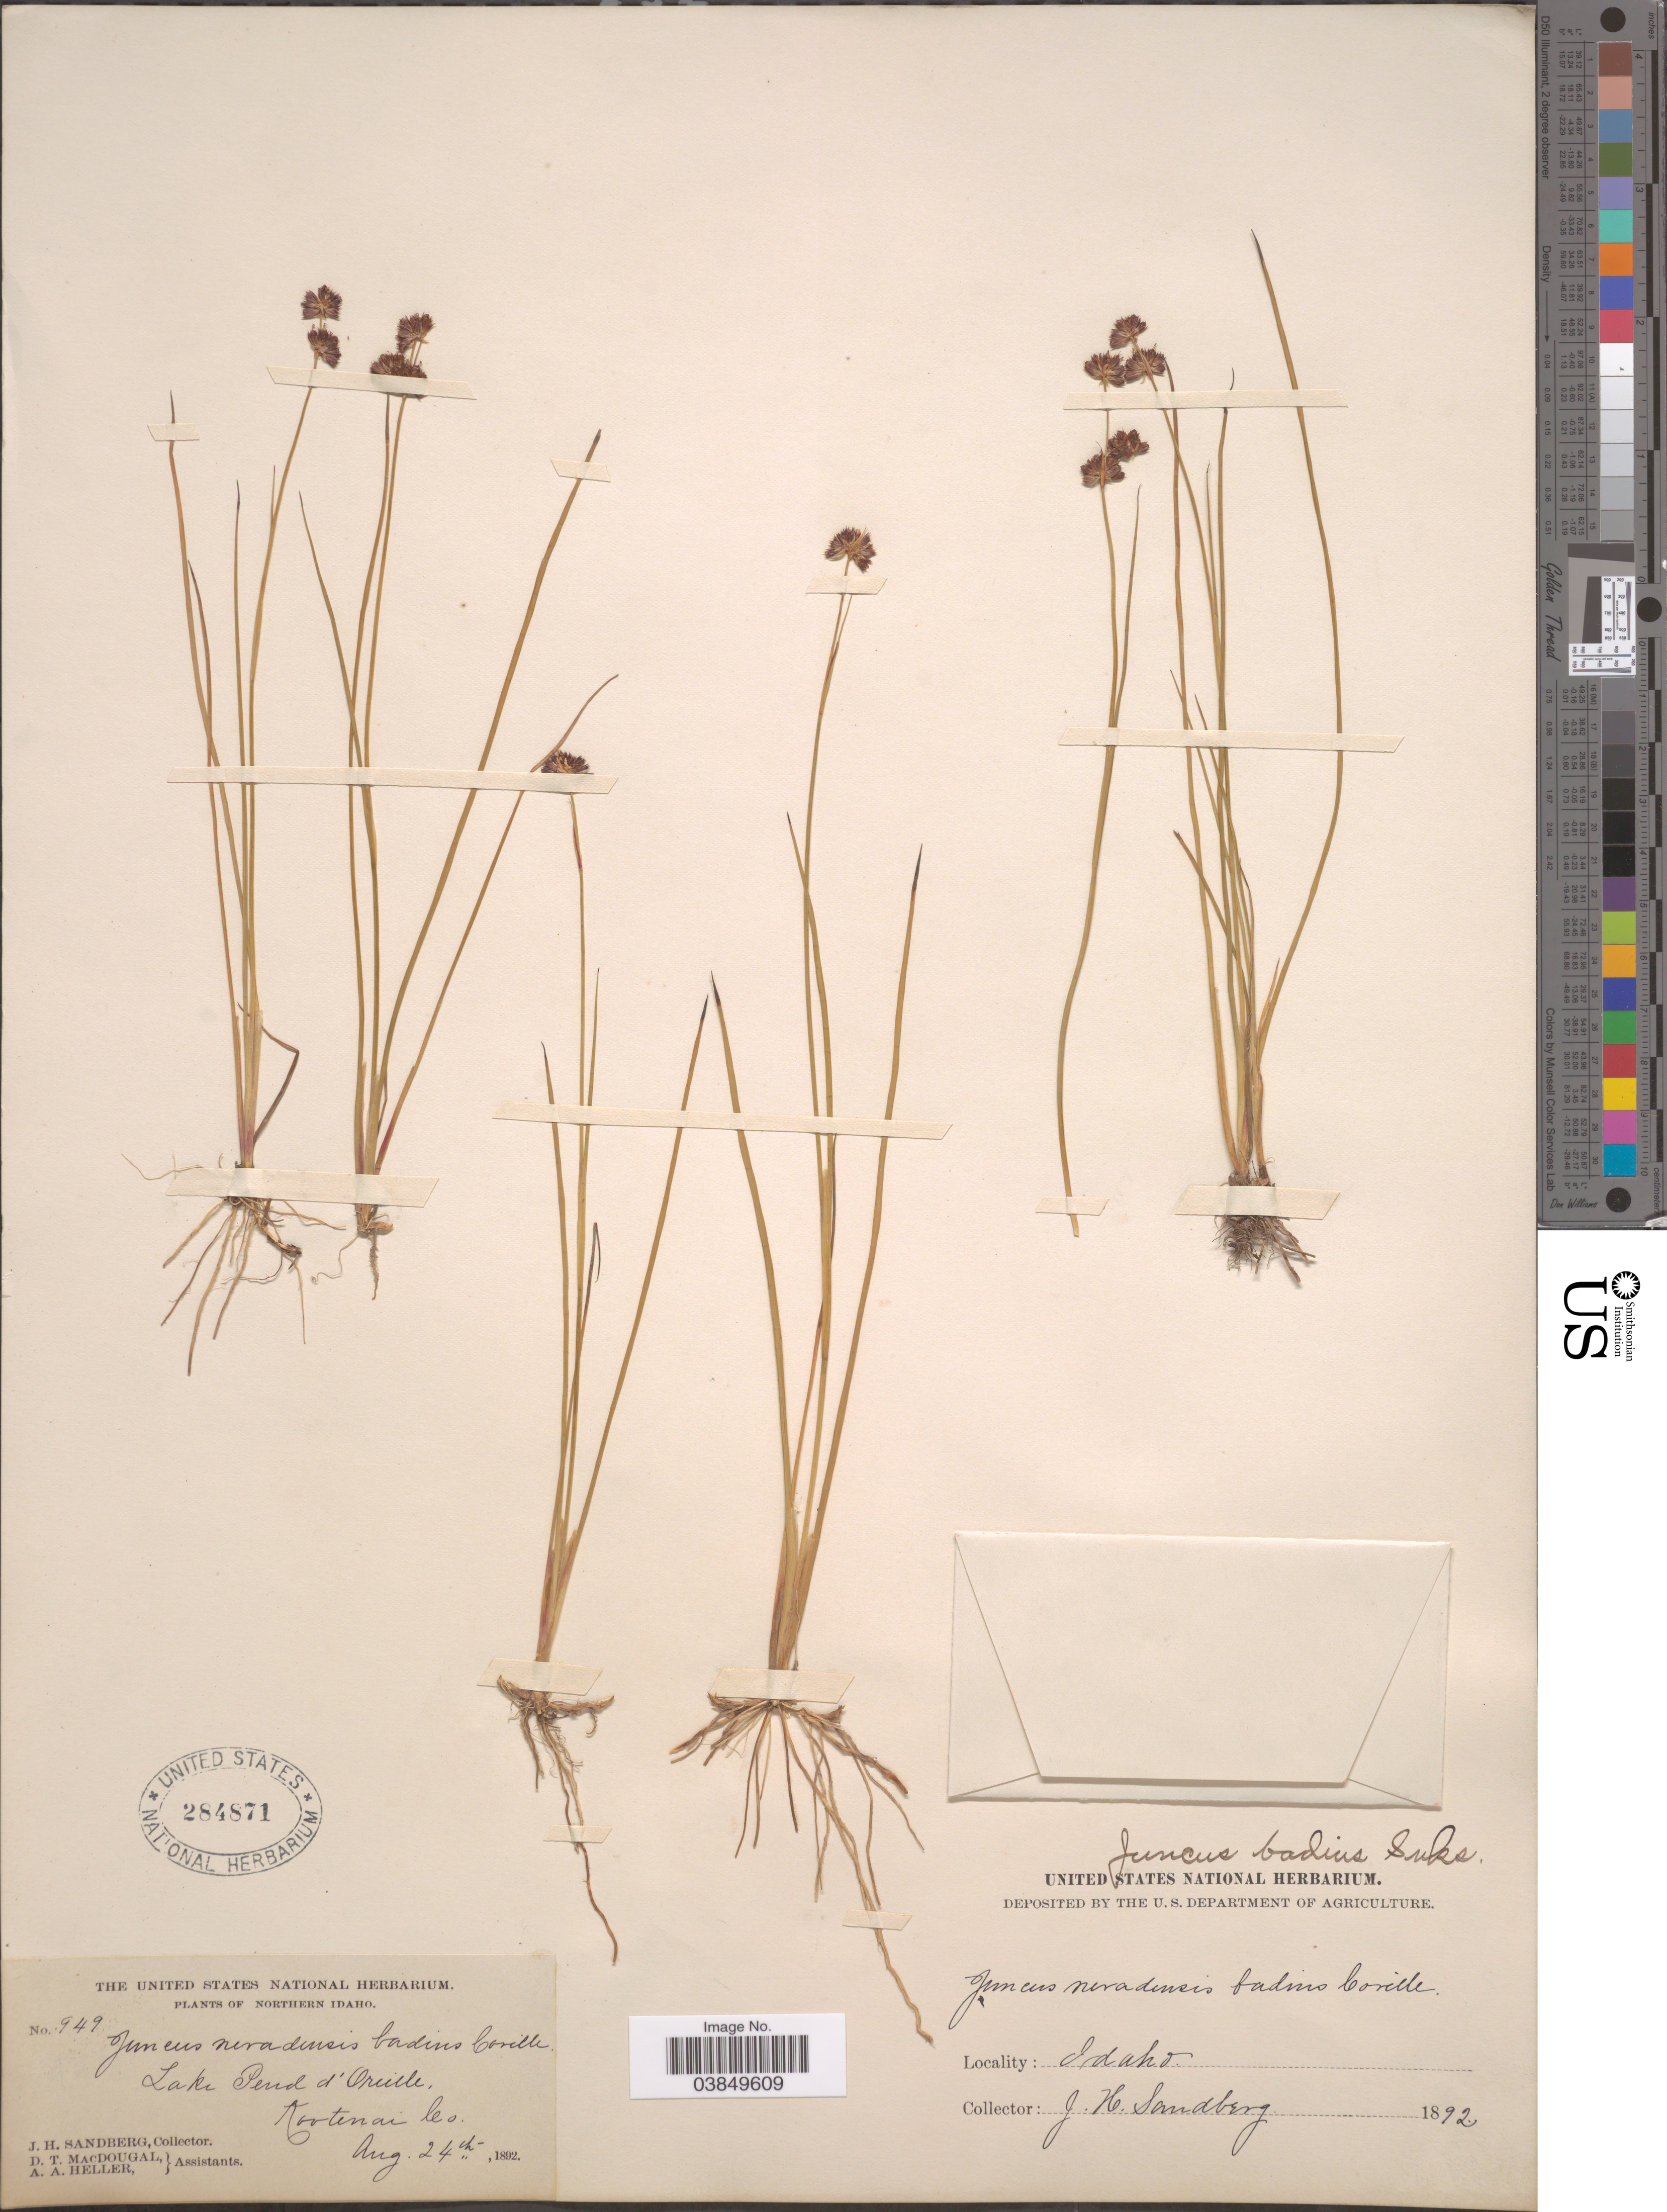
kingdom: Plantae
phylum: Tracheophyta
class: Liliopsida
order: Poales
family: Juncaceae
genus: Juncus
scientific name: Juncus badius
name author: Suksd.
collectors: J. H. Sandberg, D. T. MacDougal & A. A. Heller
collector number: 949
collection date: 1892-08-24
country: United States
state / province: Idaho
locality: Northern Idaho. Lake Pend d'Orielle, Kootenai Co.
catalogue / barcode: US 284871